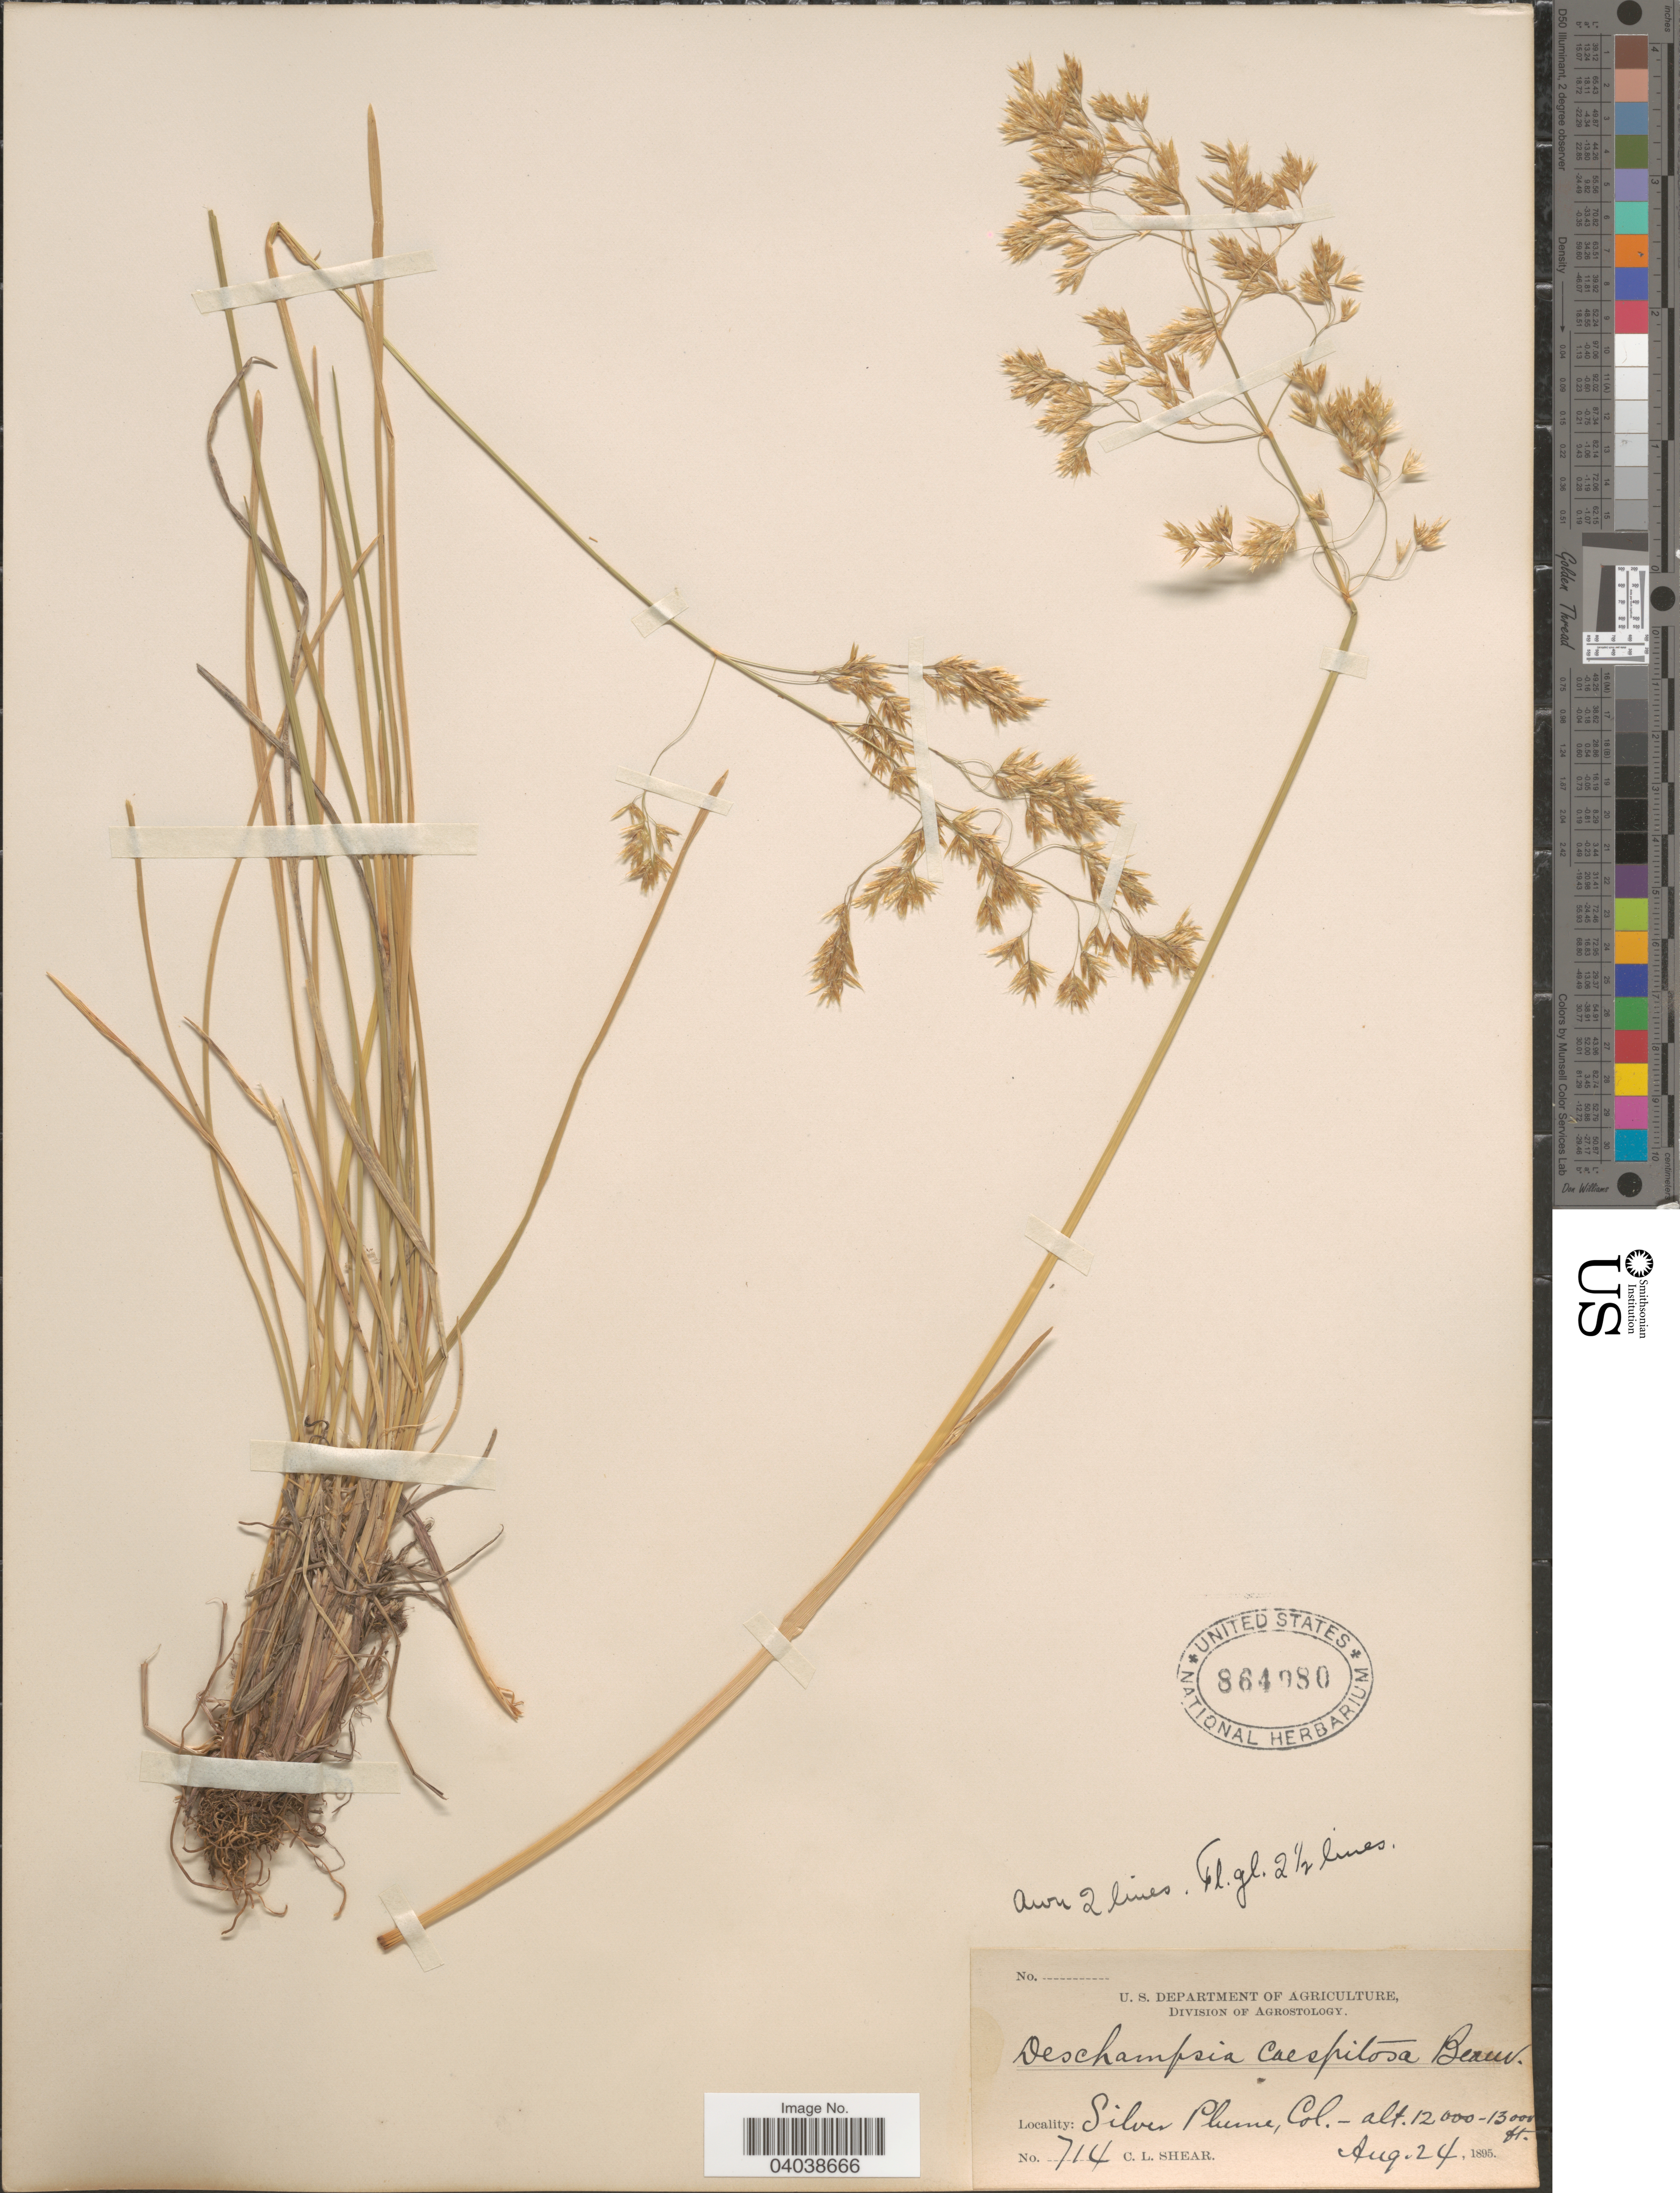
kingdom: Plantae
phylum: Tracheophyta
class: Liliopsida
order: Poales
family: Poaceae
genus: Deschampsia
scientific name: Deschampsia cespitosa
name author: (L.) P. Beauv.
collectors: C. L. Shear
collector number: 714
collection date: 1895-08-24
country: United States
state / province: Colorado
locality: Silver Plume.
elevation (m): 3658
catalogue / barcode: US 864980